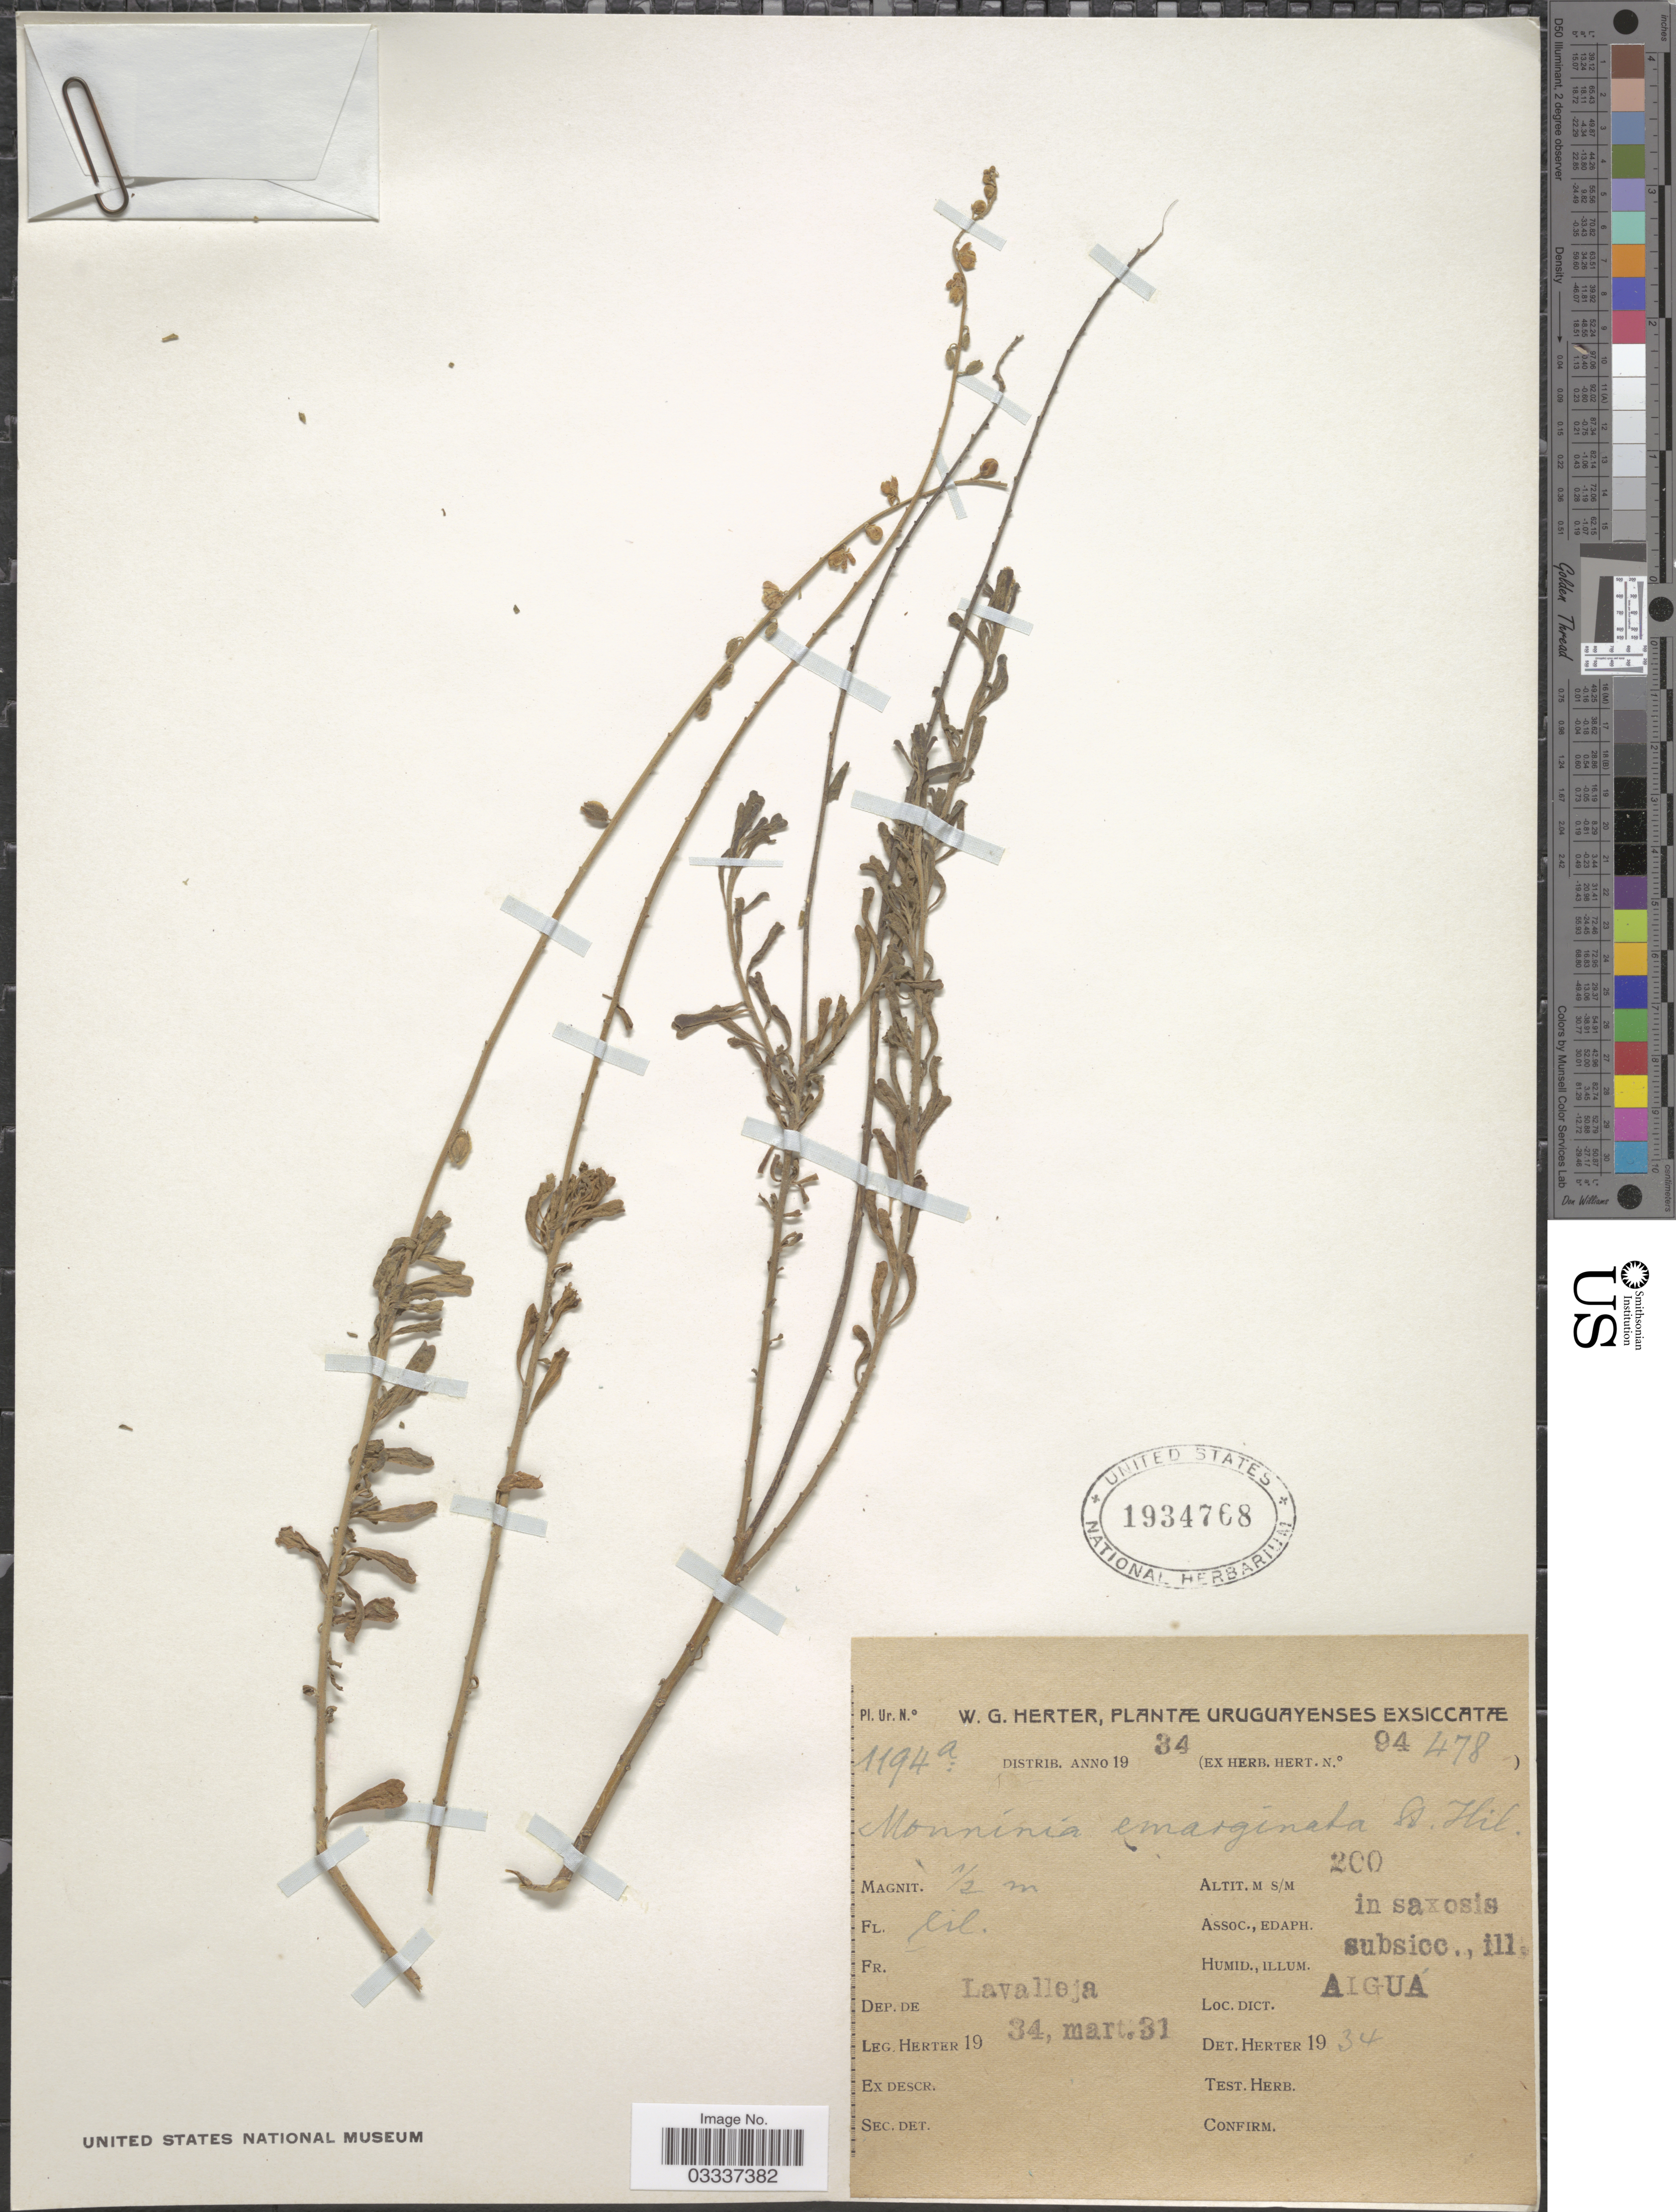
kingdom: Plantae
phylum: Tracheophyta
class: Magnoliopsida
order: Fabales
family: Polygalaceae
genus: Monnina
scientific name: Monnina emarginata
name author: A. St.-Hil.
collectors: W. G. Herter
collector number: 1194a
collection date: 1934-03-31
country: Uruguay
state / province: Lavalleja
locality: Aigua.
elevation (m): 200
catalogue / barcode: US 1934768